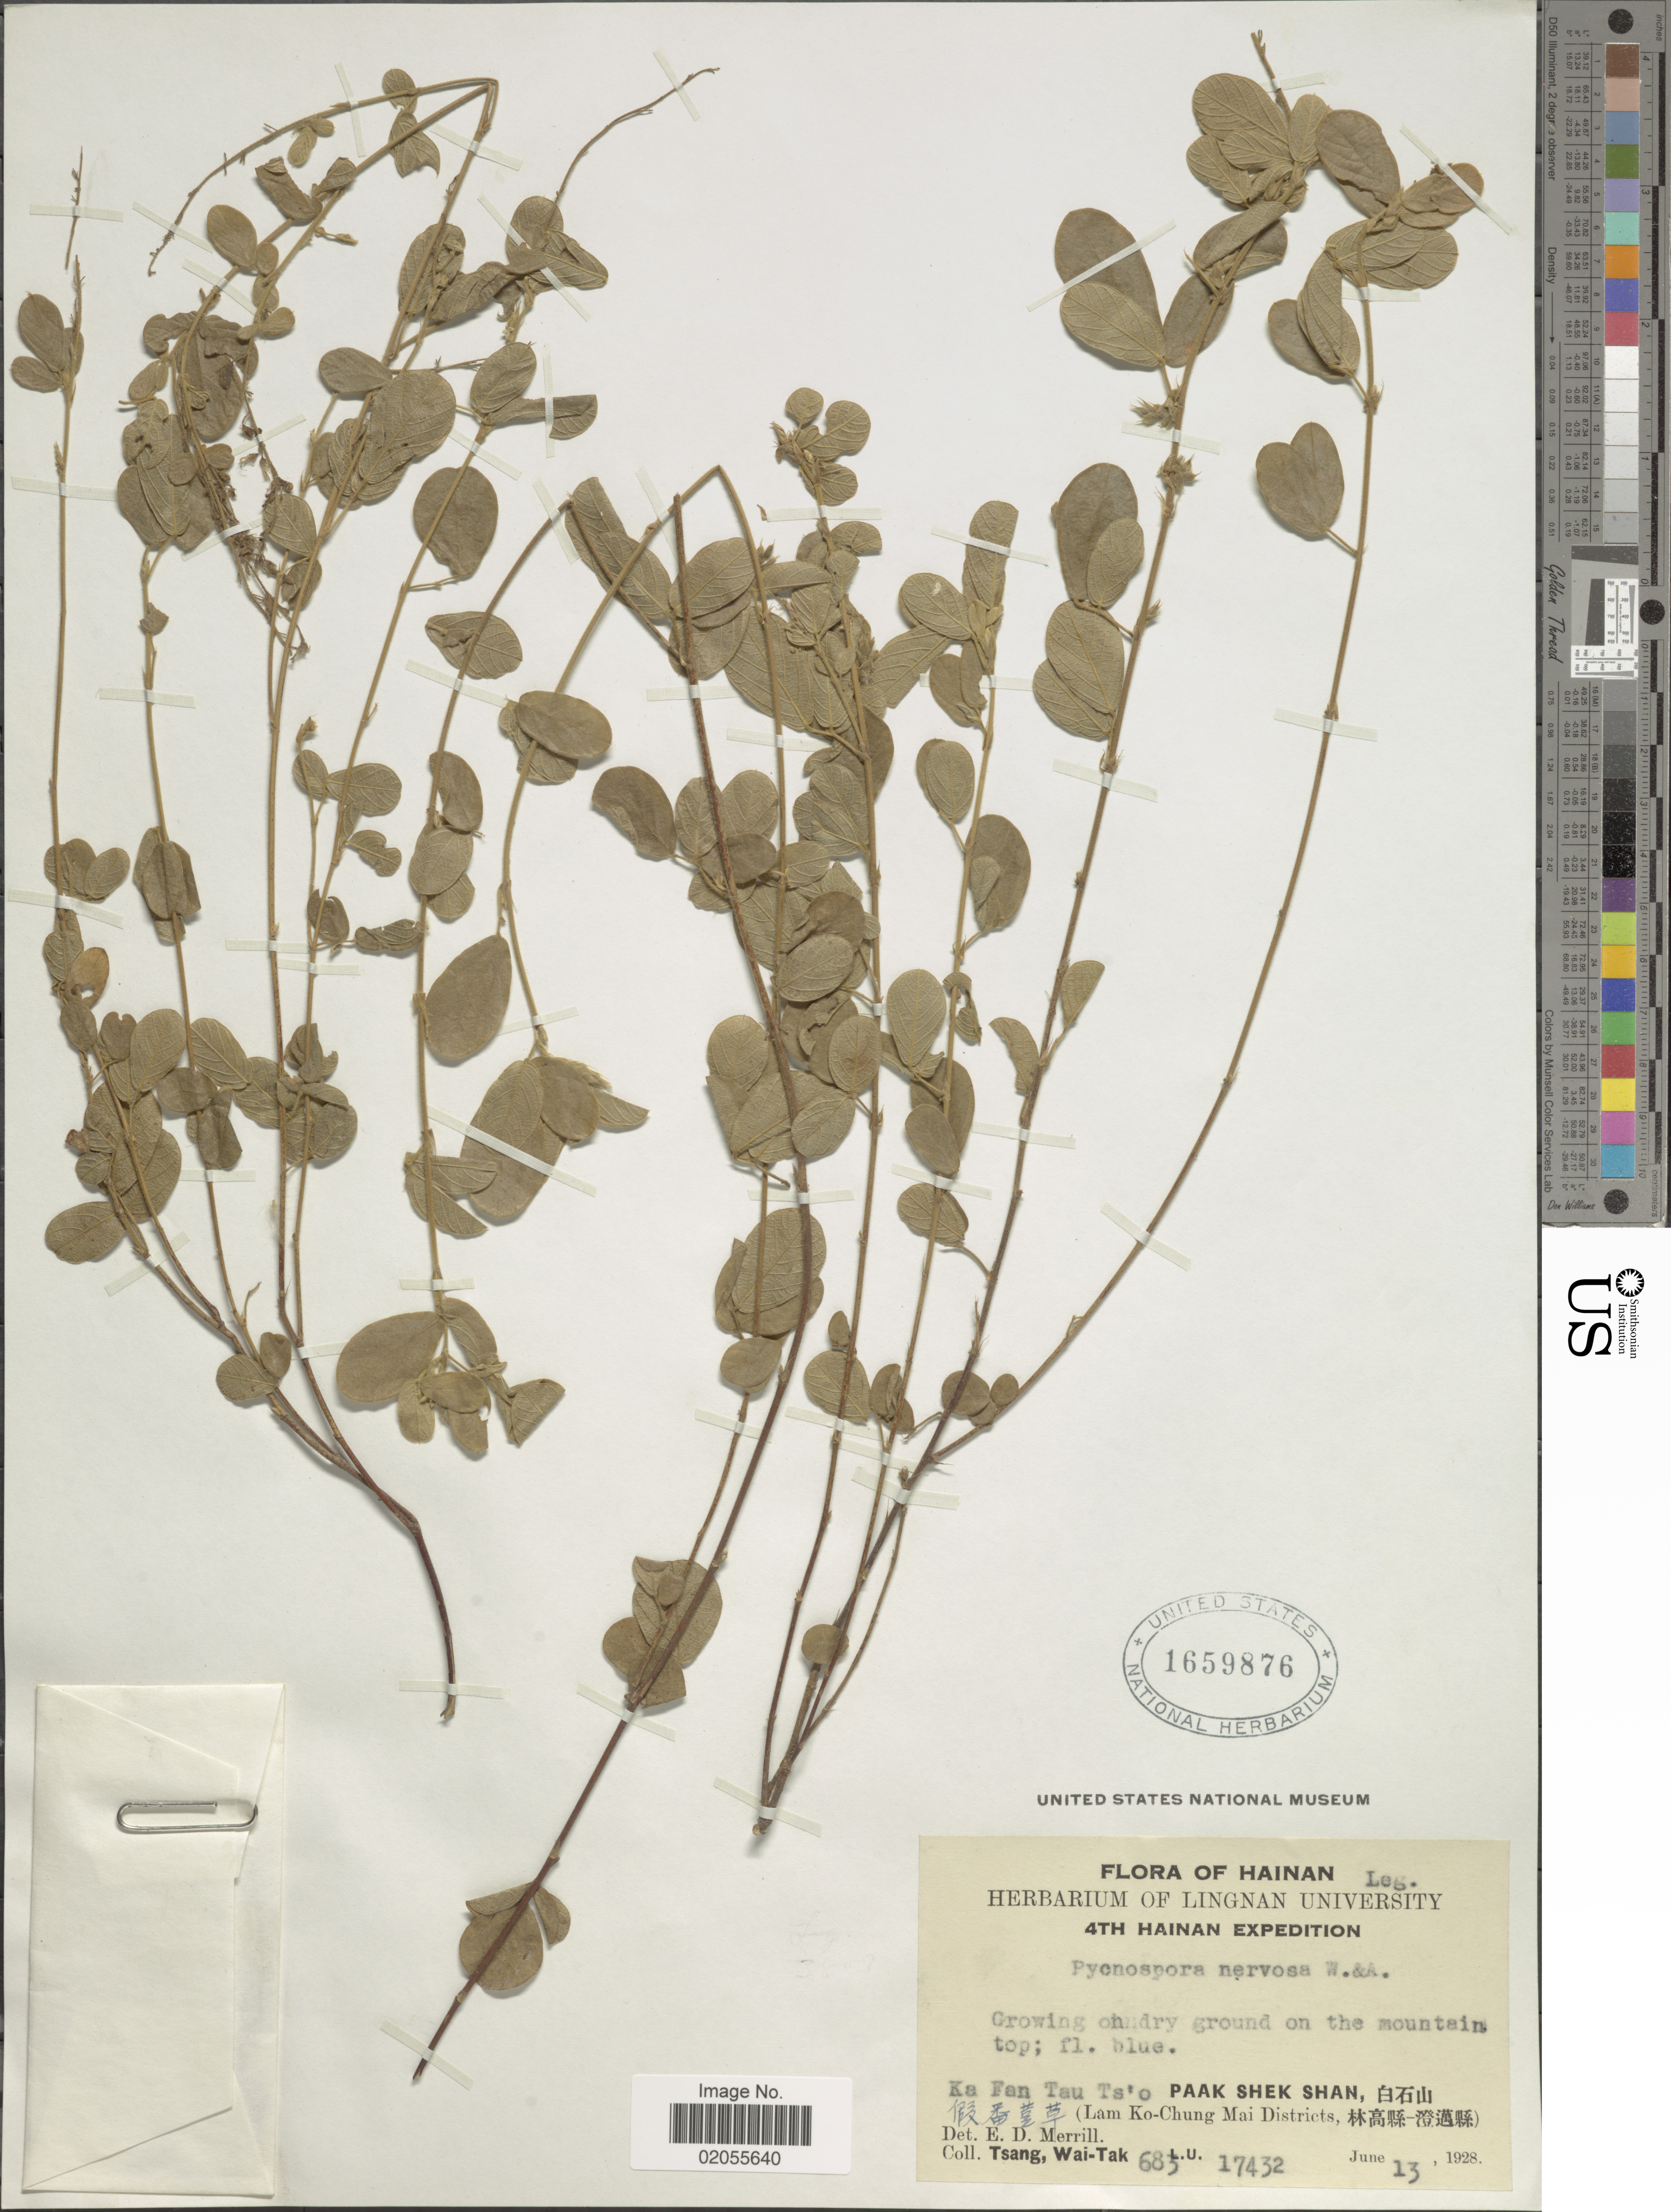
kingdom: Plantae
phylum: Tracheophyta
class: Magnoliopsida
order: Fabales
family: Fabaceae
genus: Pycnospora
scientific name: Pycnospora lutescens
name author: (Poir.) Schindl.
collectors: W. T. Tsang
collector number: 683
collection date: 1928-06-13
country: China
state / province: Hainan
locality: Ka Fan Tau Ts'o Paak Shek Shan (Lam Ko-Chung Mai Districts)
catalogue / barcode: US 1659876